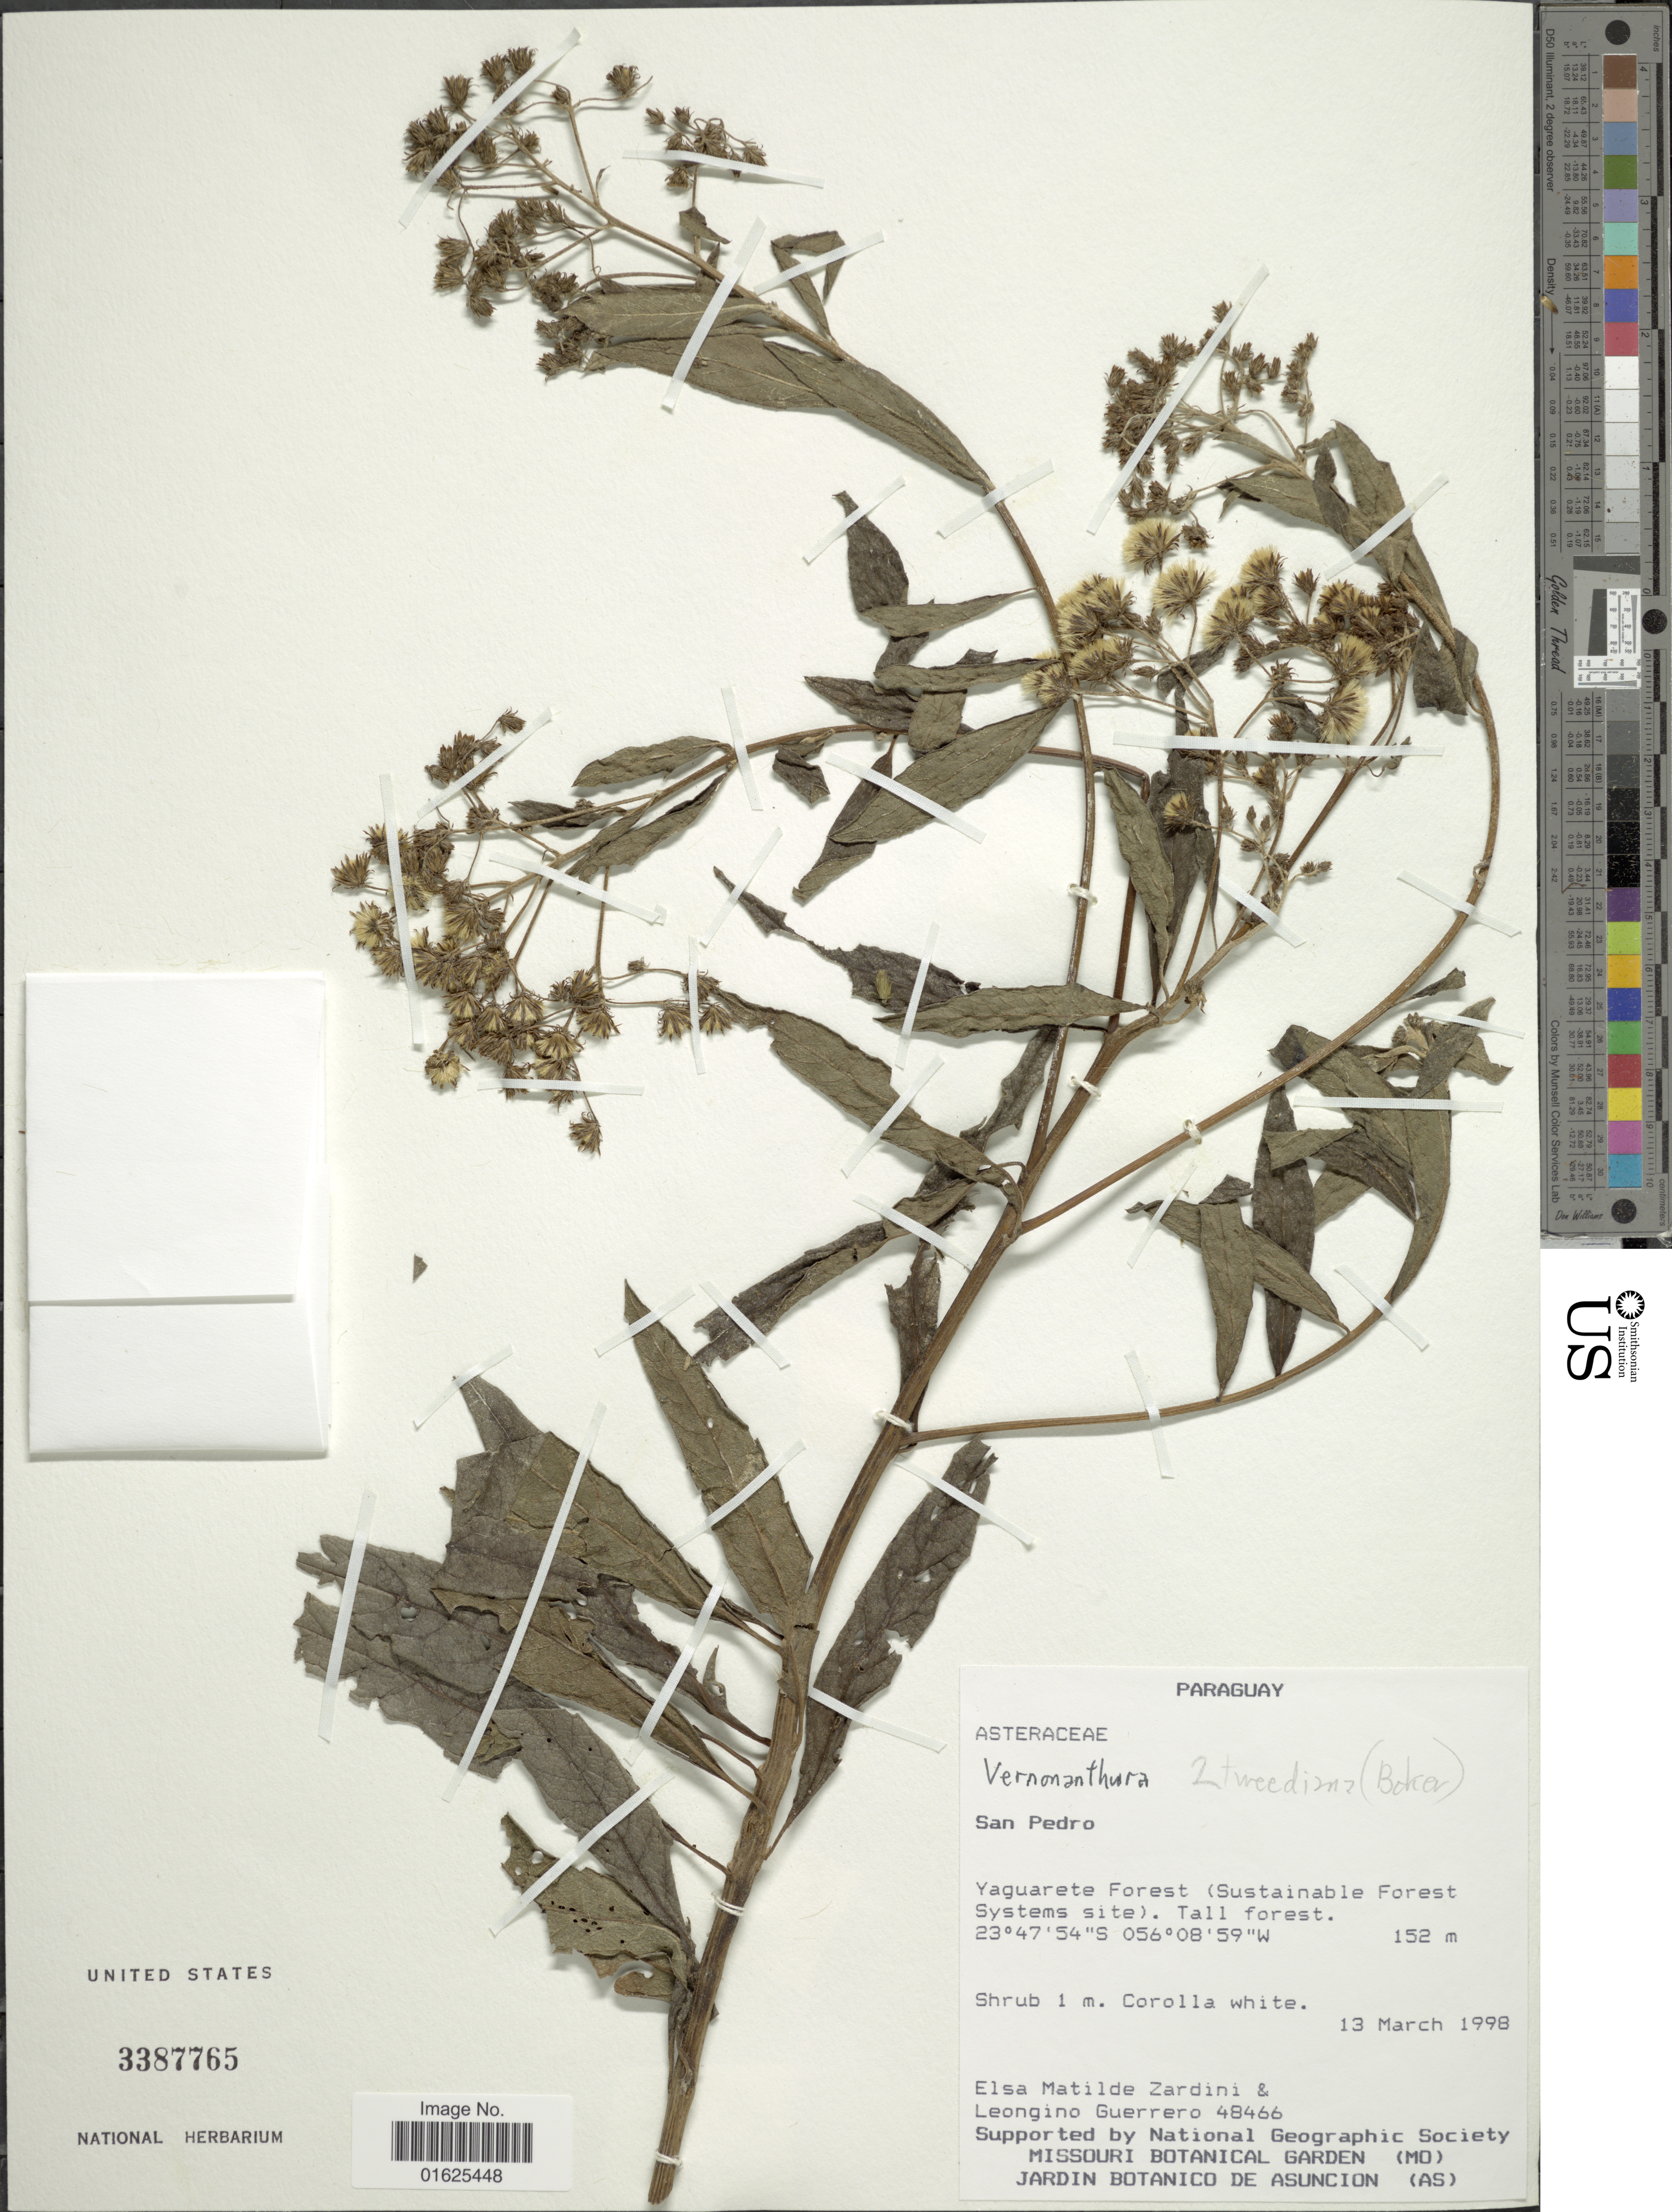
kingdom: Plantae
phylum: Tracheophyta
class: Magnoliopsida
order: Asterales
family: Asteraceae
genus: Vernonanthura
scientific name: Vernonanthura tweedieana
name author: (Baker) H. Rob.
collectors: E. M. Zardini & L. Guerrero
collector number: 48466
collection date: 1998-03-13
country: Paraguay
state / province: San Pedro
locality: Yaguarete Forest (Sustainable Forest Systems site)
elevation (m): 152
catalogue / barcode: US 3387765